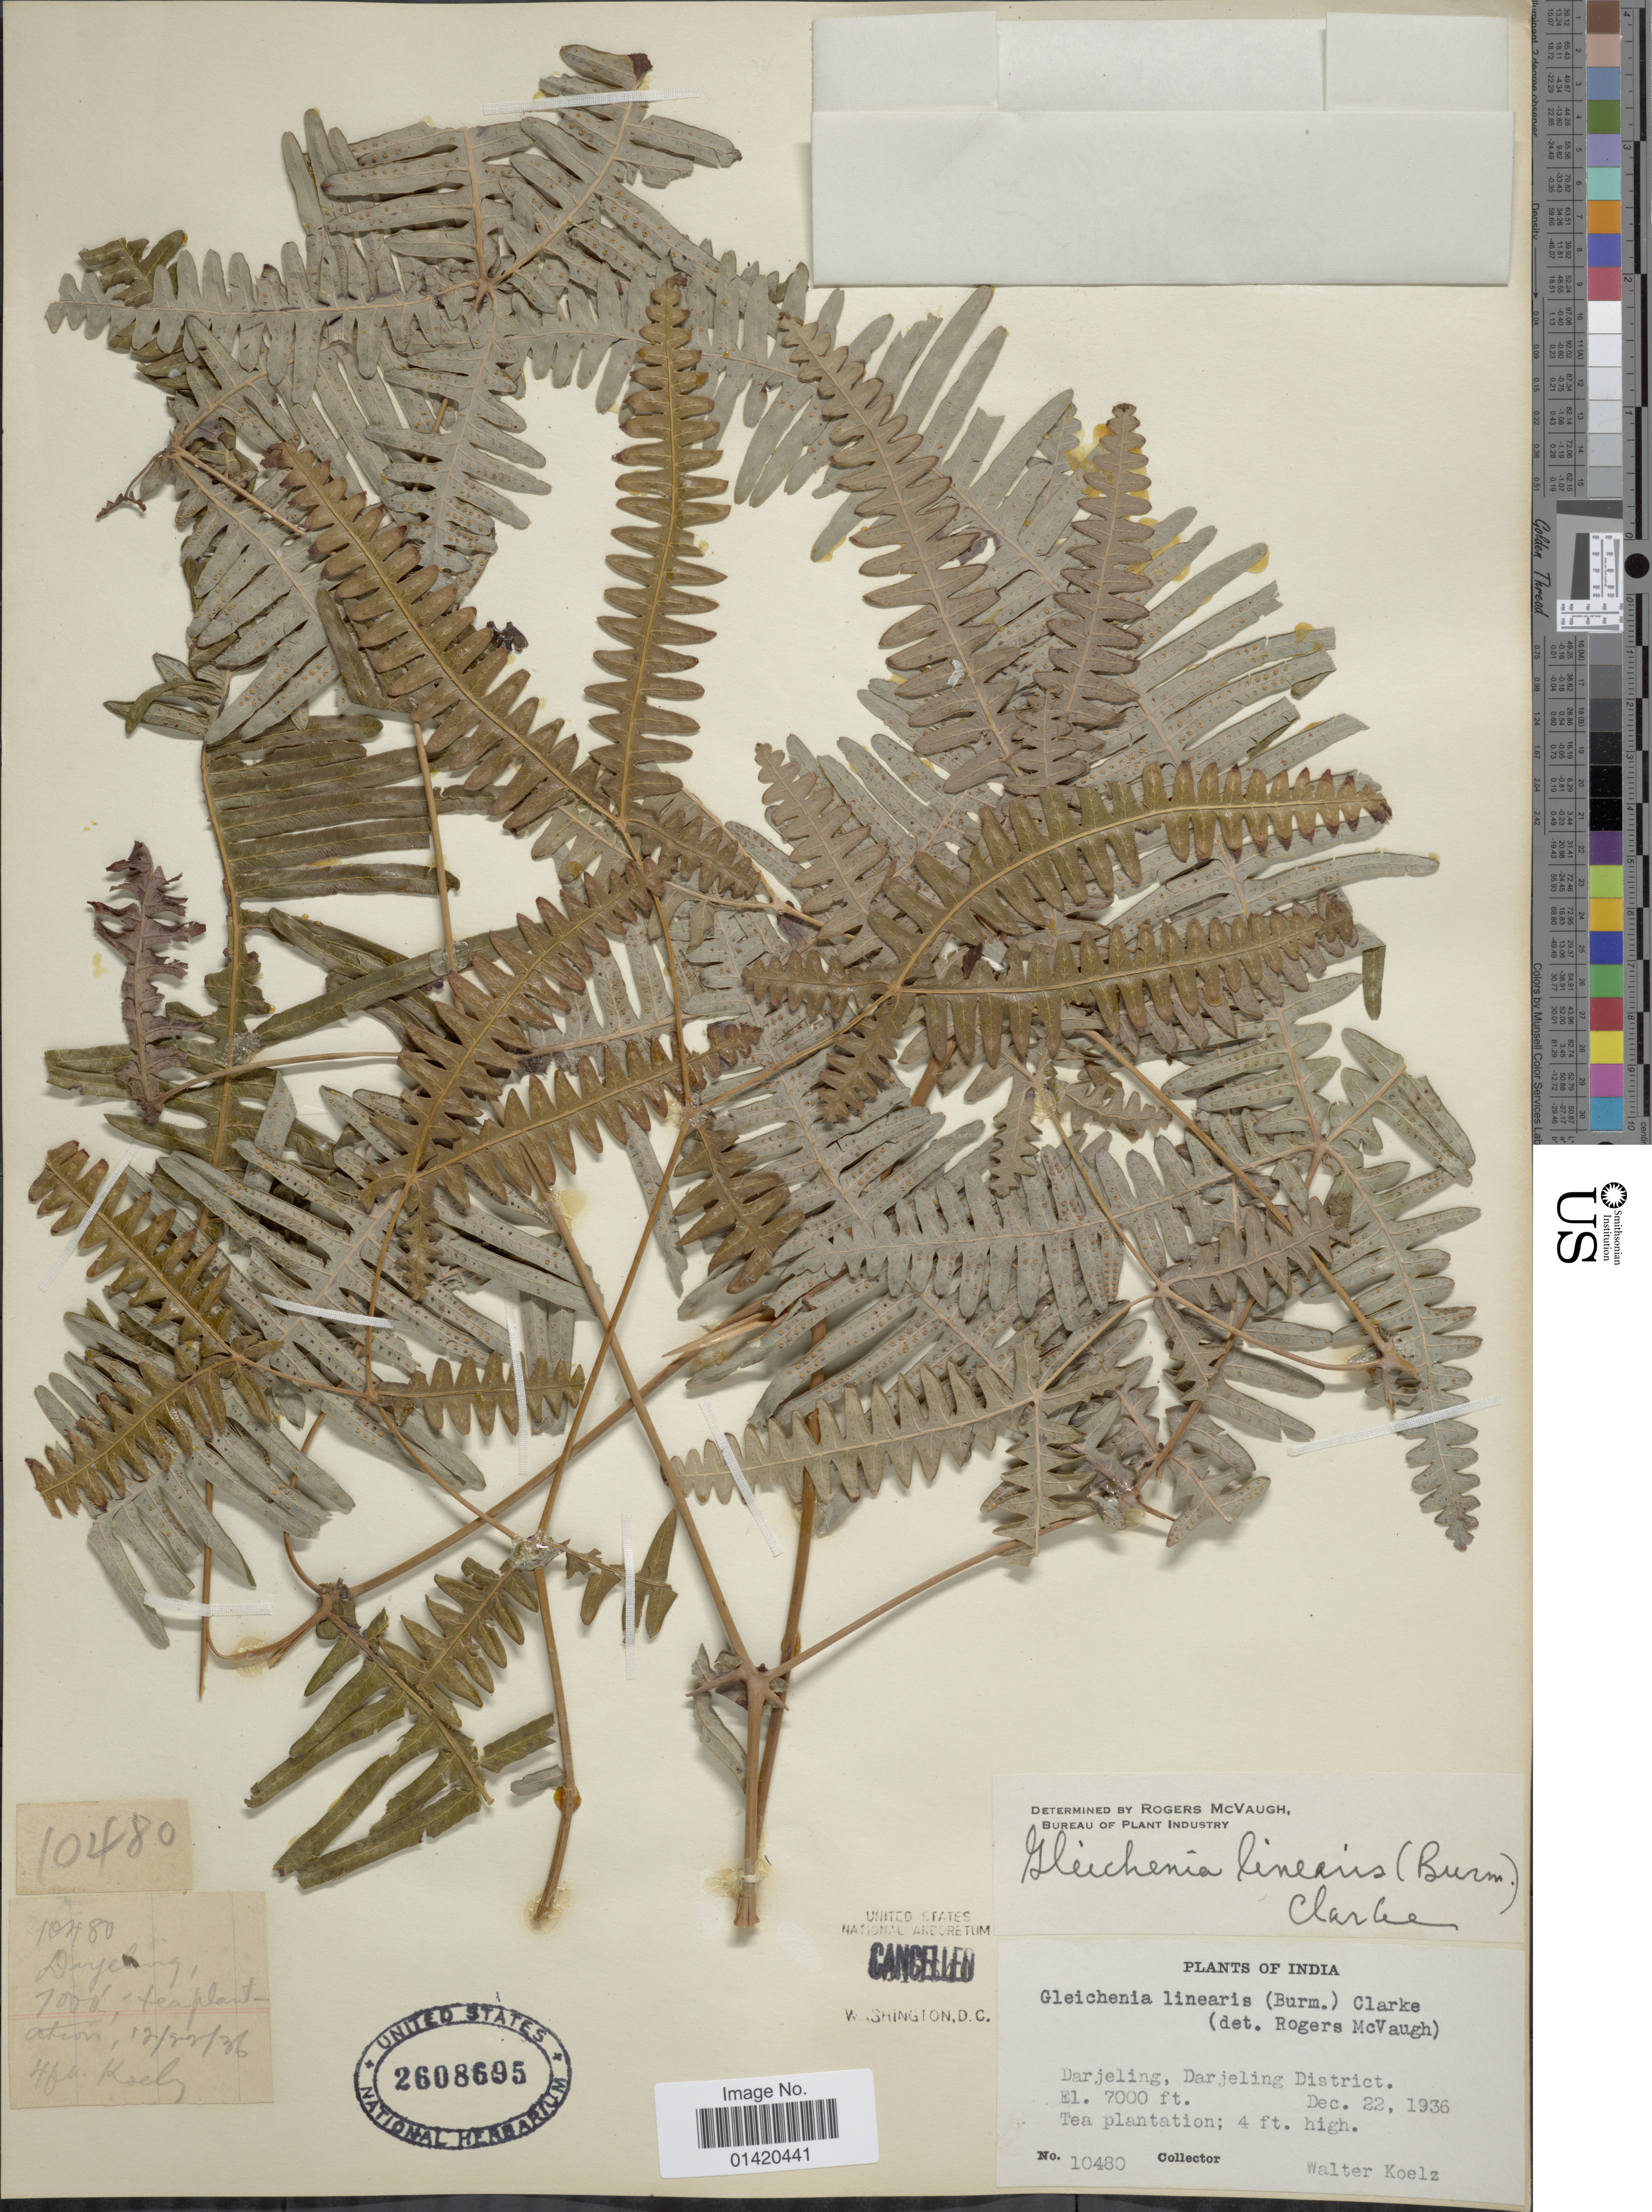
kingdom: Plantae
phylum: Tracheophyta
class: Polypodiopsida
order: Gleicheniales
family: Gleicheniaceae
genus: Dicranopteris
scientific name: Dicranopteris linearis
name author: (Burm. f.) Underw.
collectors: W. N. Koelz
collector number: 10480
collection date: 1936-12-22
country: India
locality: Darjeling, darkeling District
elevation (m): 2134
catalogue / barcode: US 2608695